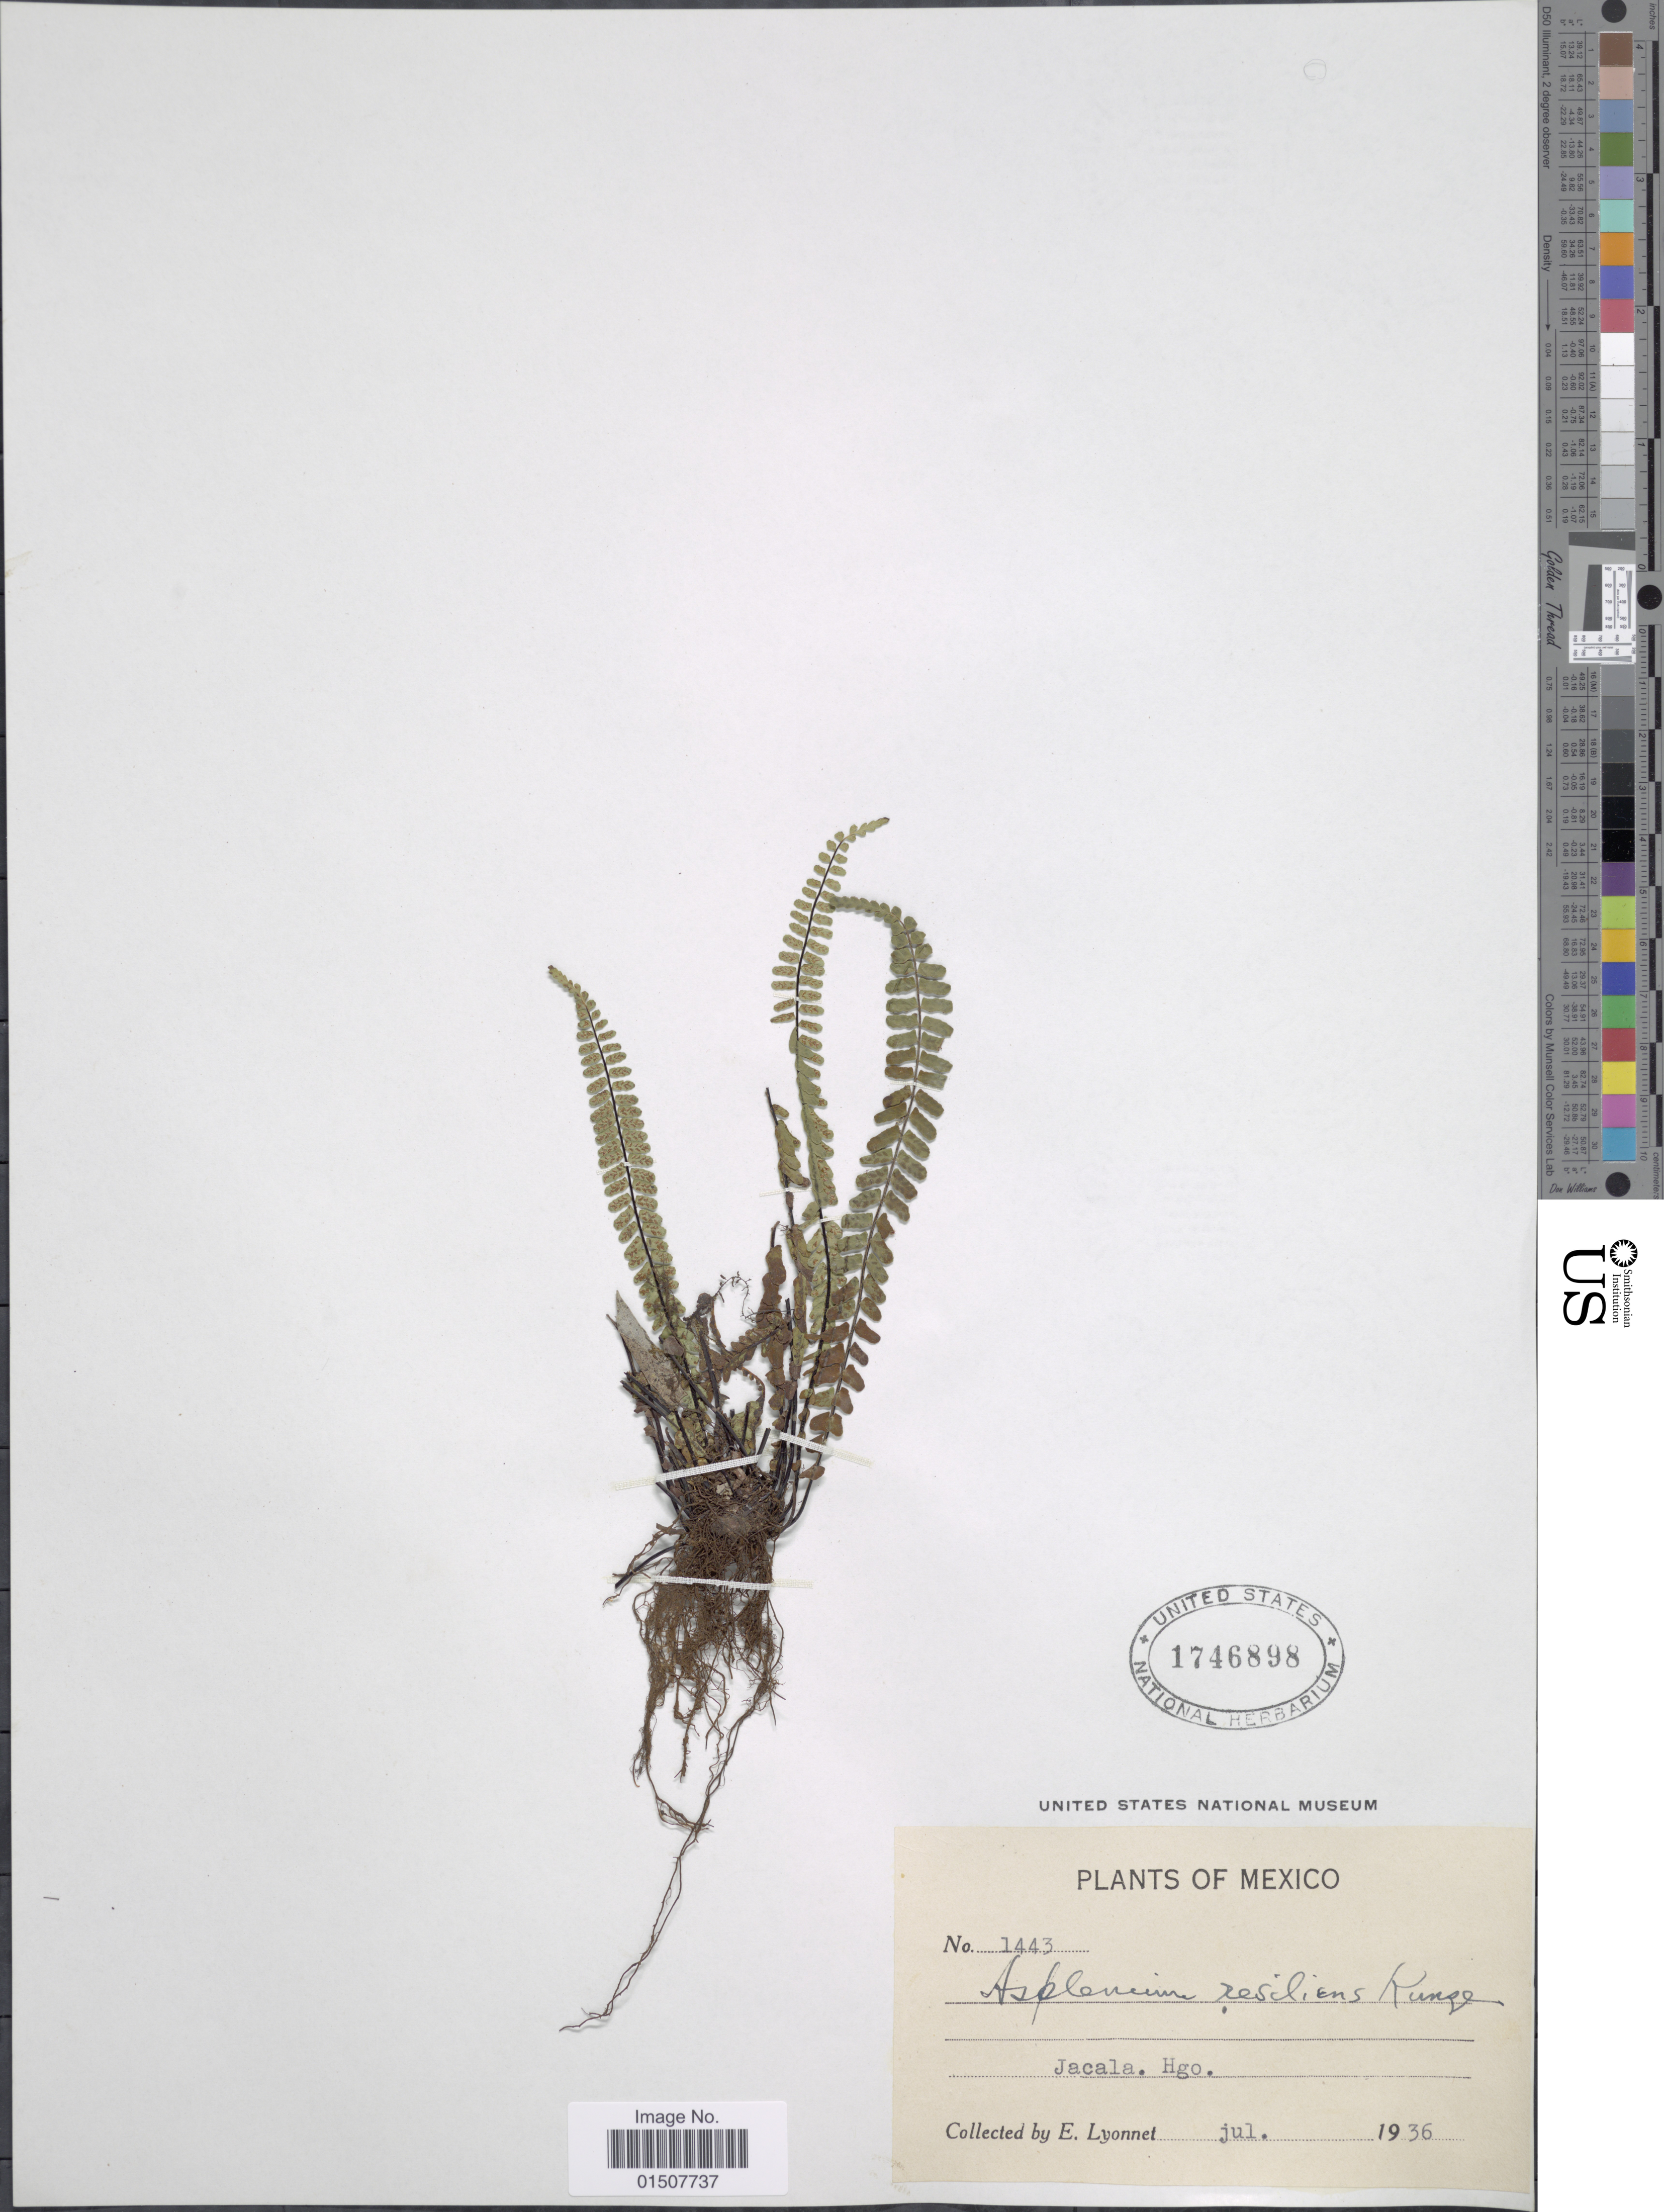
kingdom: Plantae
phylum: Tracheophyta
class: Polypodiopsida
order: Polypodiales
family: Aspleniaceae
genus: Asplenium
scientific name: Asplenium resiliens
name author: Kunze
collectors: E. Lyonnet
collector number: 1443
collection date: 1936-07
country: Mexico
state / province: Hidalgo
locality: Jacala, Hgo.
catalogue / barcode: US 1746898